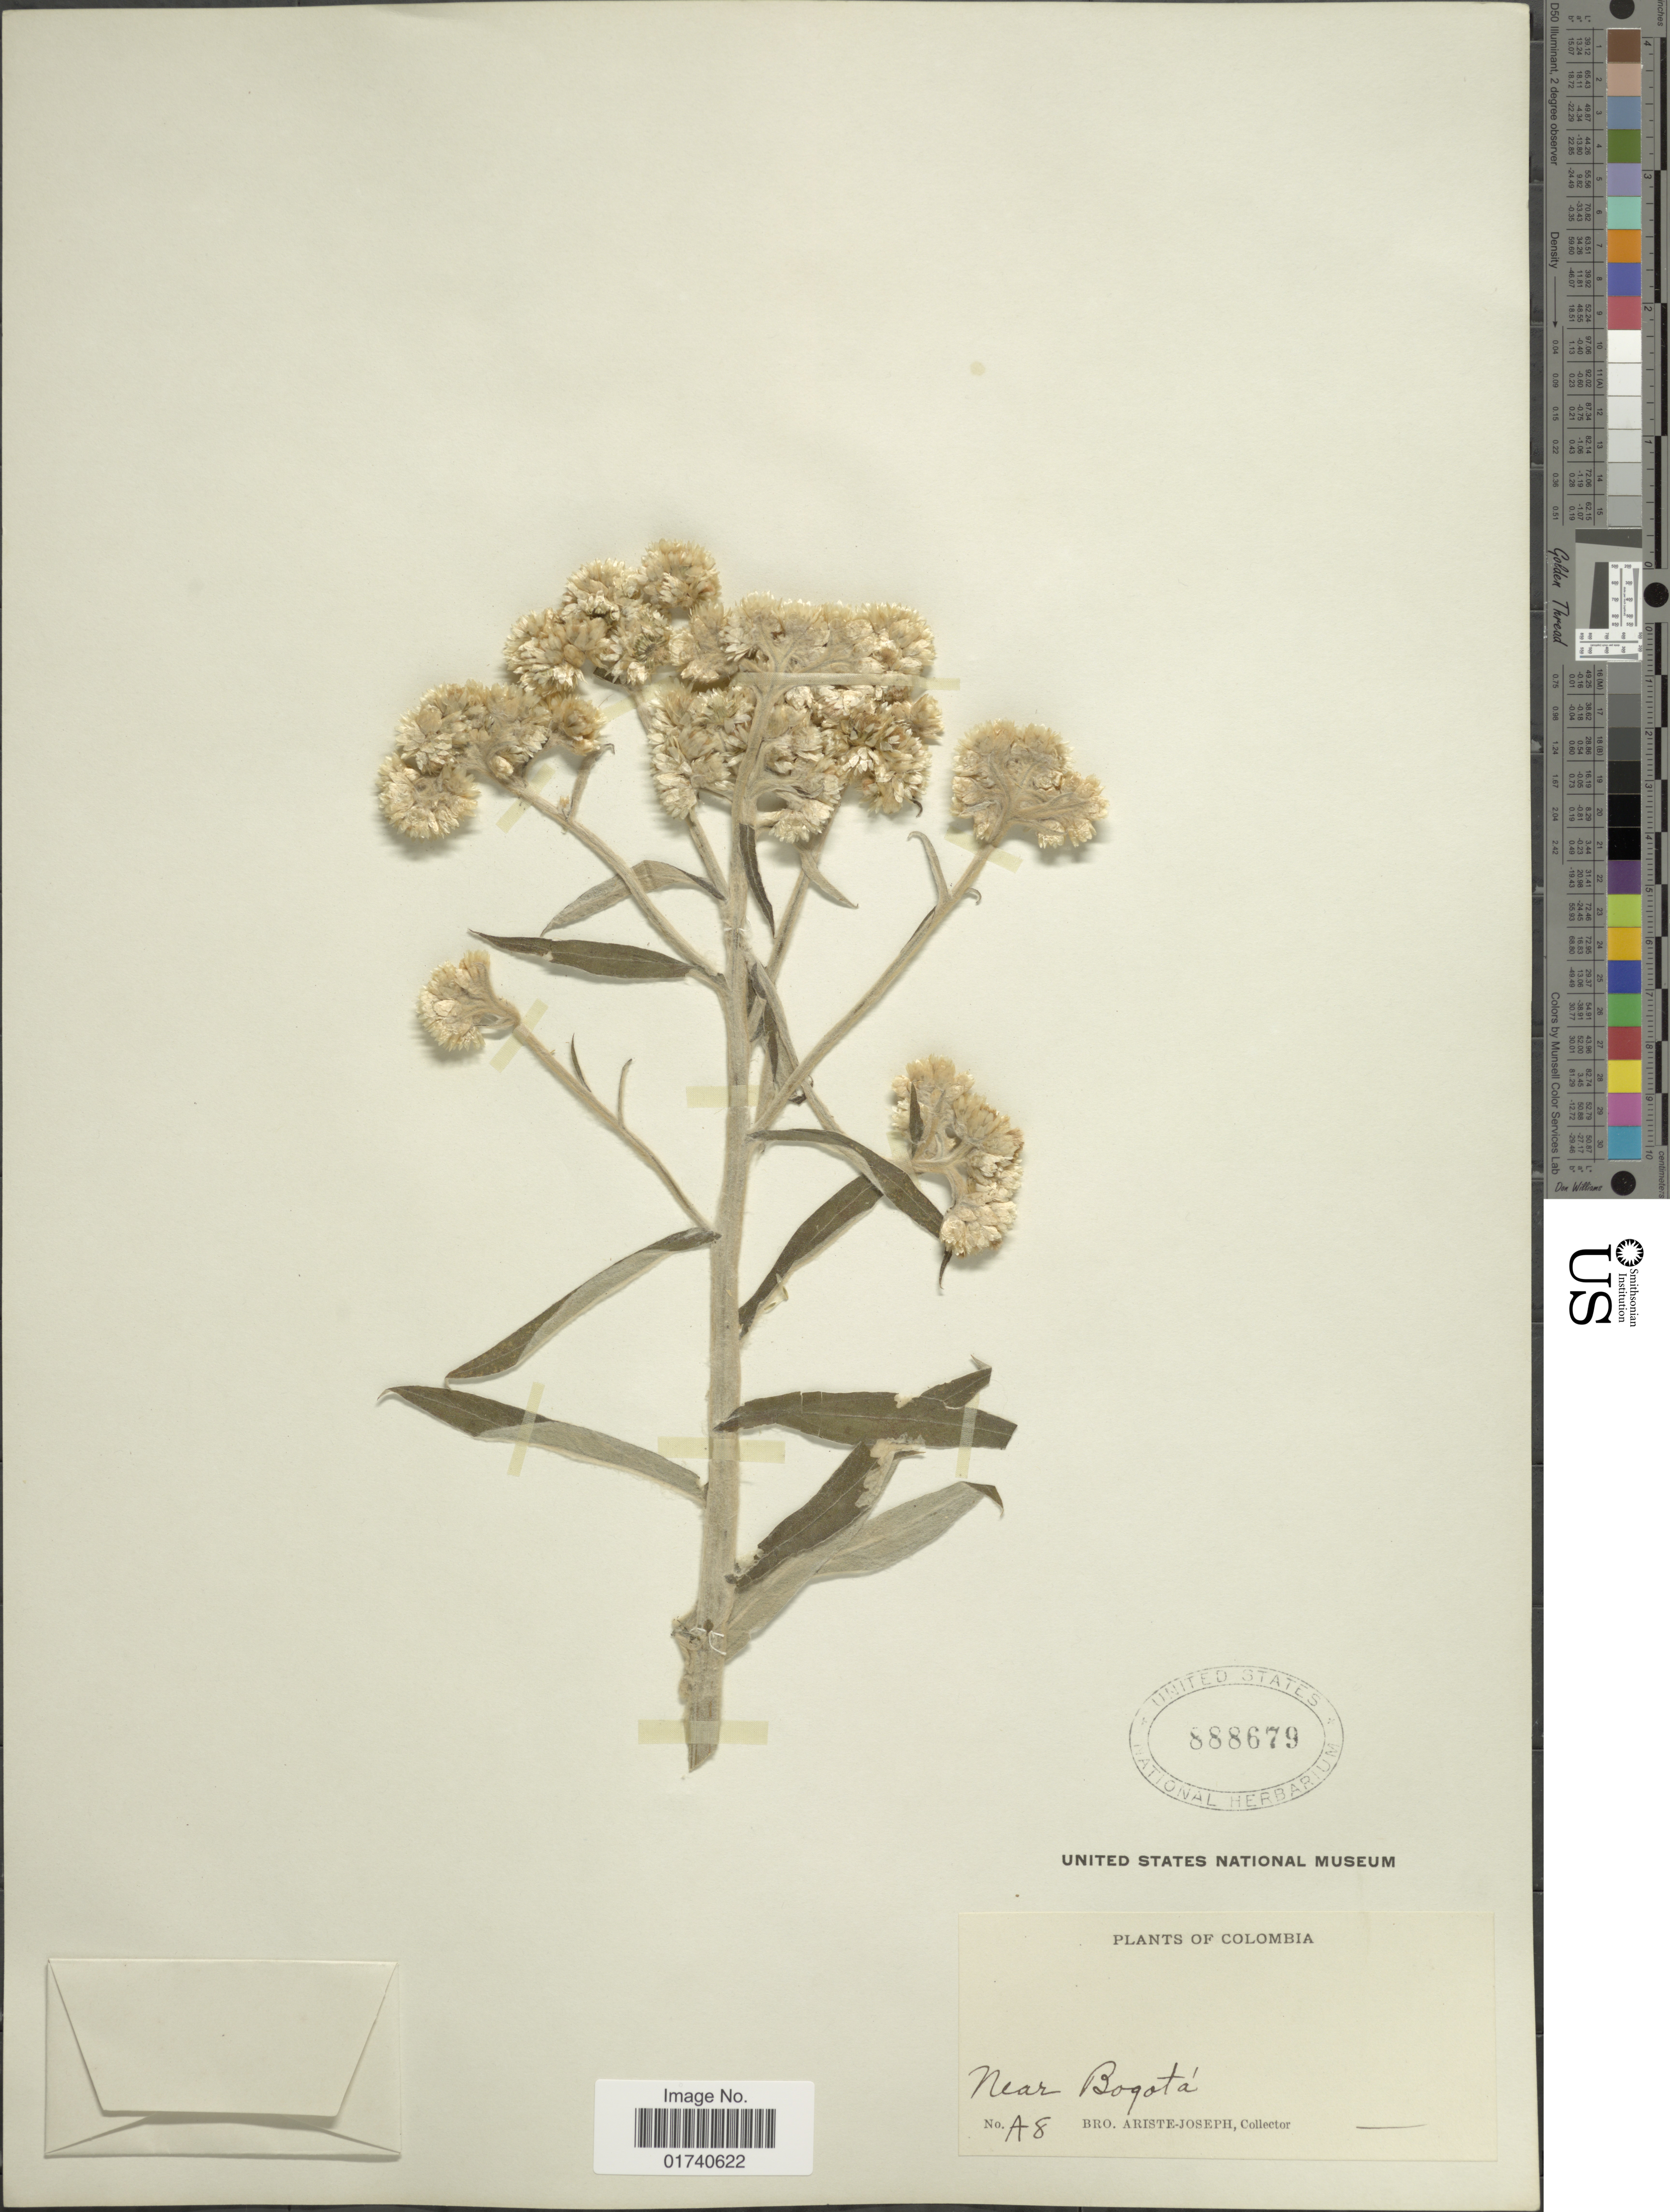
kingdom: Plantae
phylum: Tracheophyta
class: Magnoliopsida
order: Asterales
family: Asteraceae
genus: Pseudognaphalium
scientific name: Pseudognaphalium elegans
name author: (Kunth) Kartesz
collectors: Bro. Ariste-Joseph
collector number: A8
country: Colombia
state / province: Bogota D.C.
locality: Near Bogota.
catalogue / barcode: US 888679